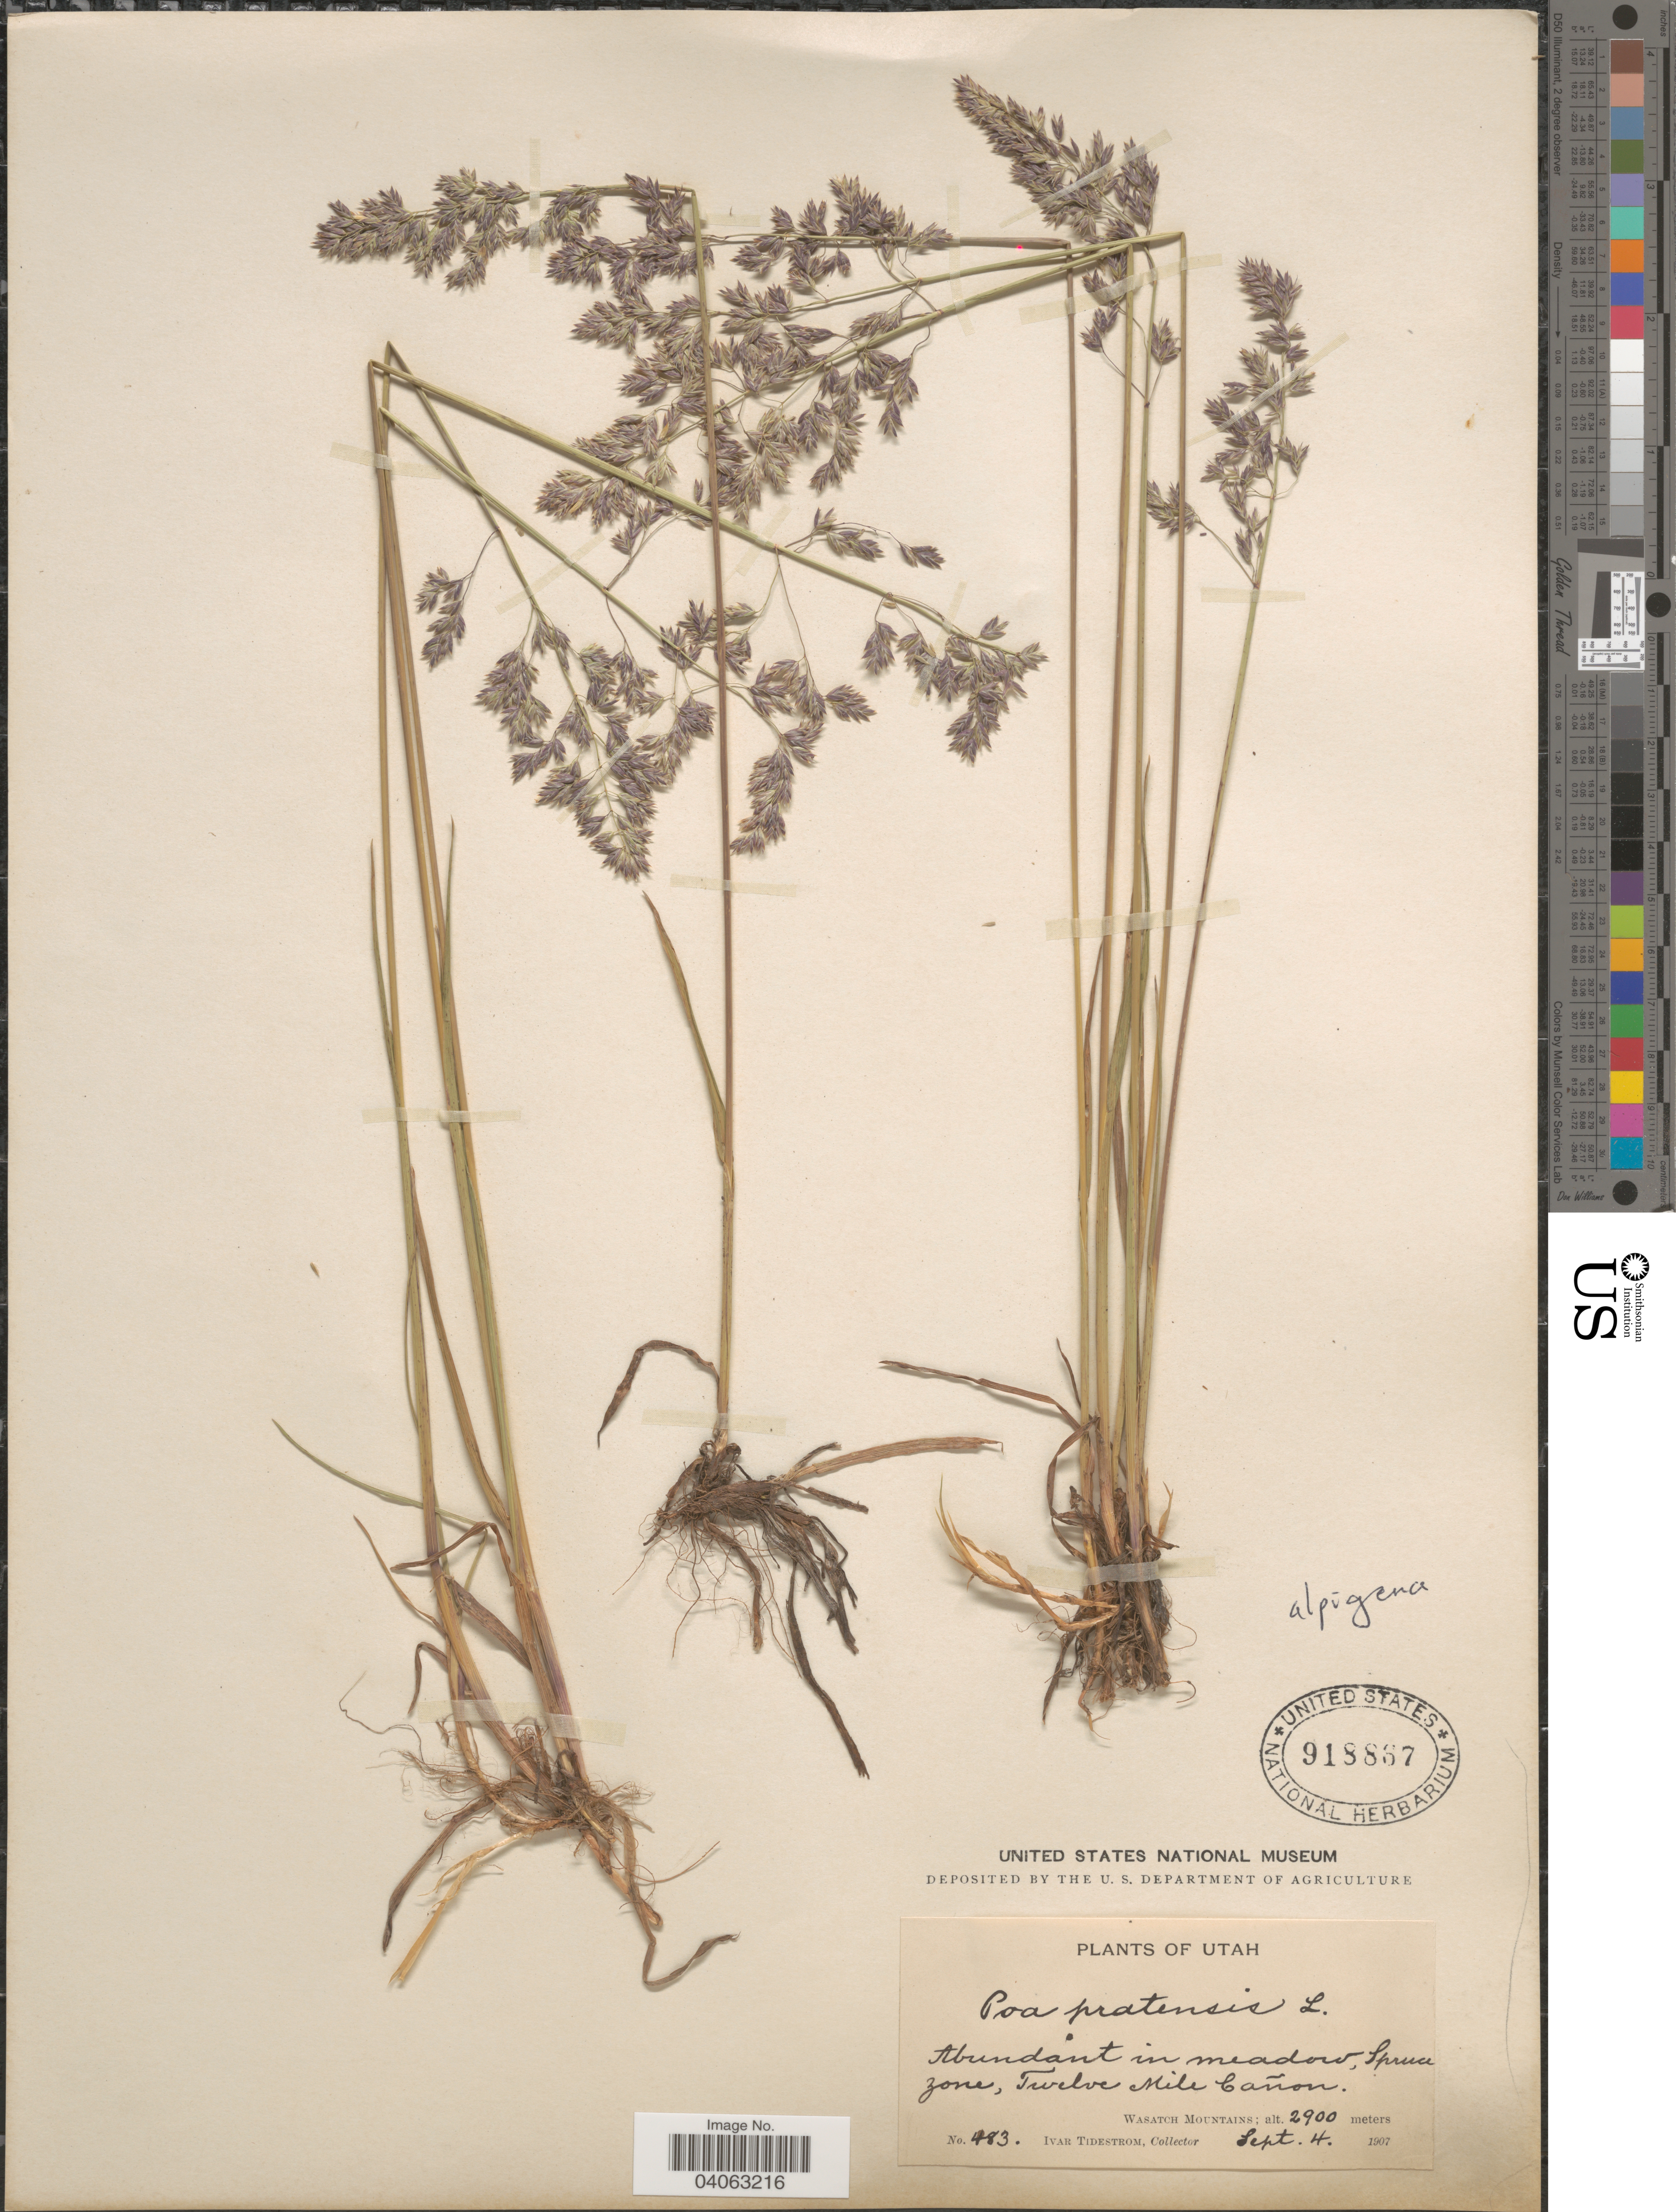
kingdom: Plantae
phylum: Tracheophyta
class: Liliopsida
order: Poales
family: Poaceae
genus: Poa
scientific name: Poa pratensis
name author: L.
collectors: I. F. Tidestrom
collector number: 483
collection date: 1907-09-04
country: United States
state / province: Utah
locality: In meadow Spruce Zone, Twelve Mile Cañon. Wasatch Mountains.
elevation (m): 2900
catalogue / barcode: US 918867